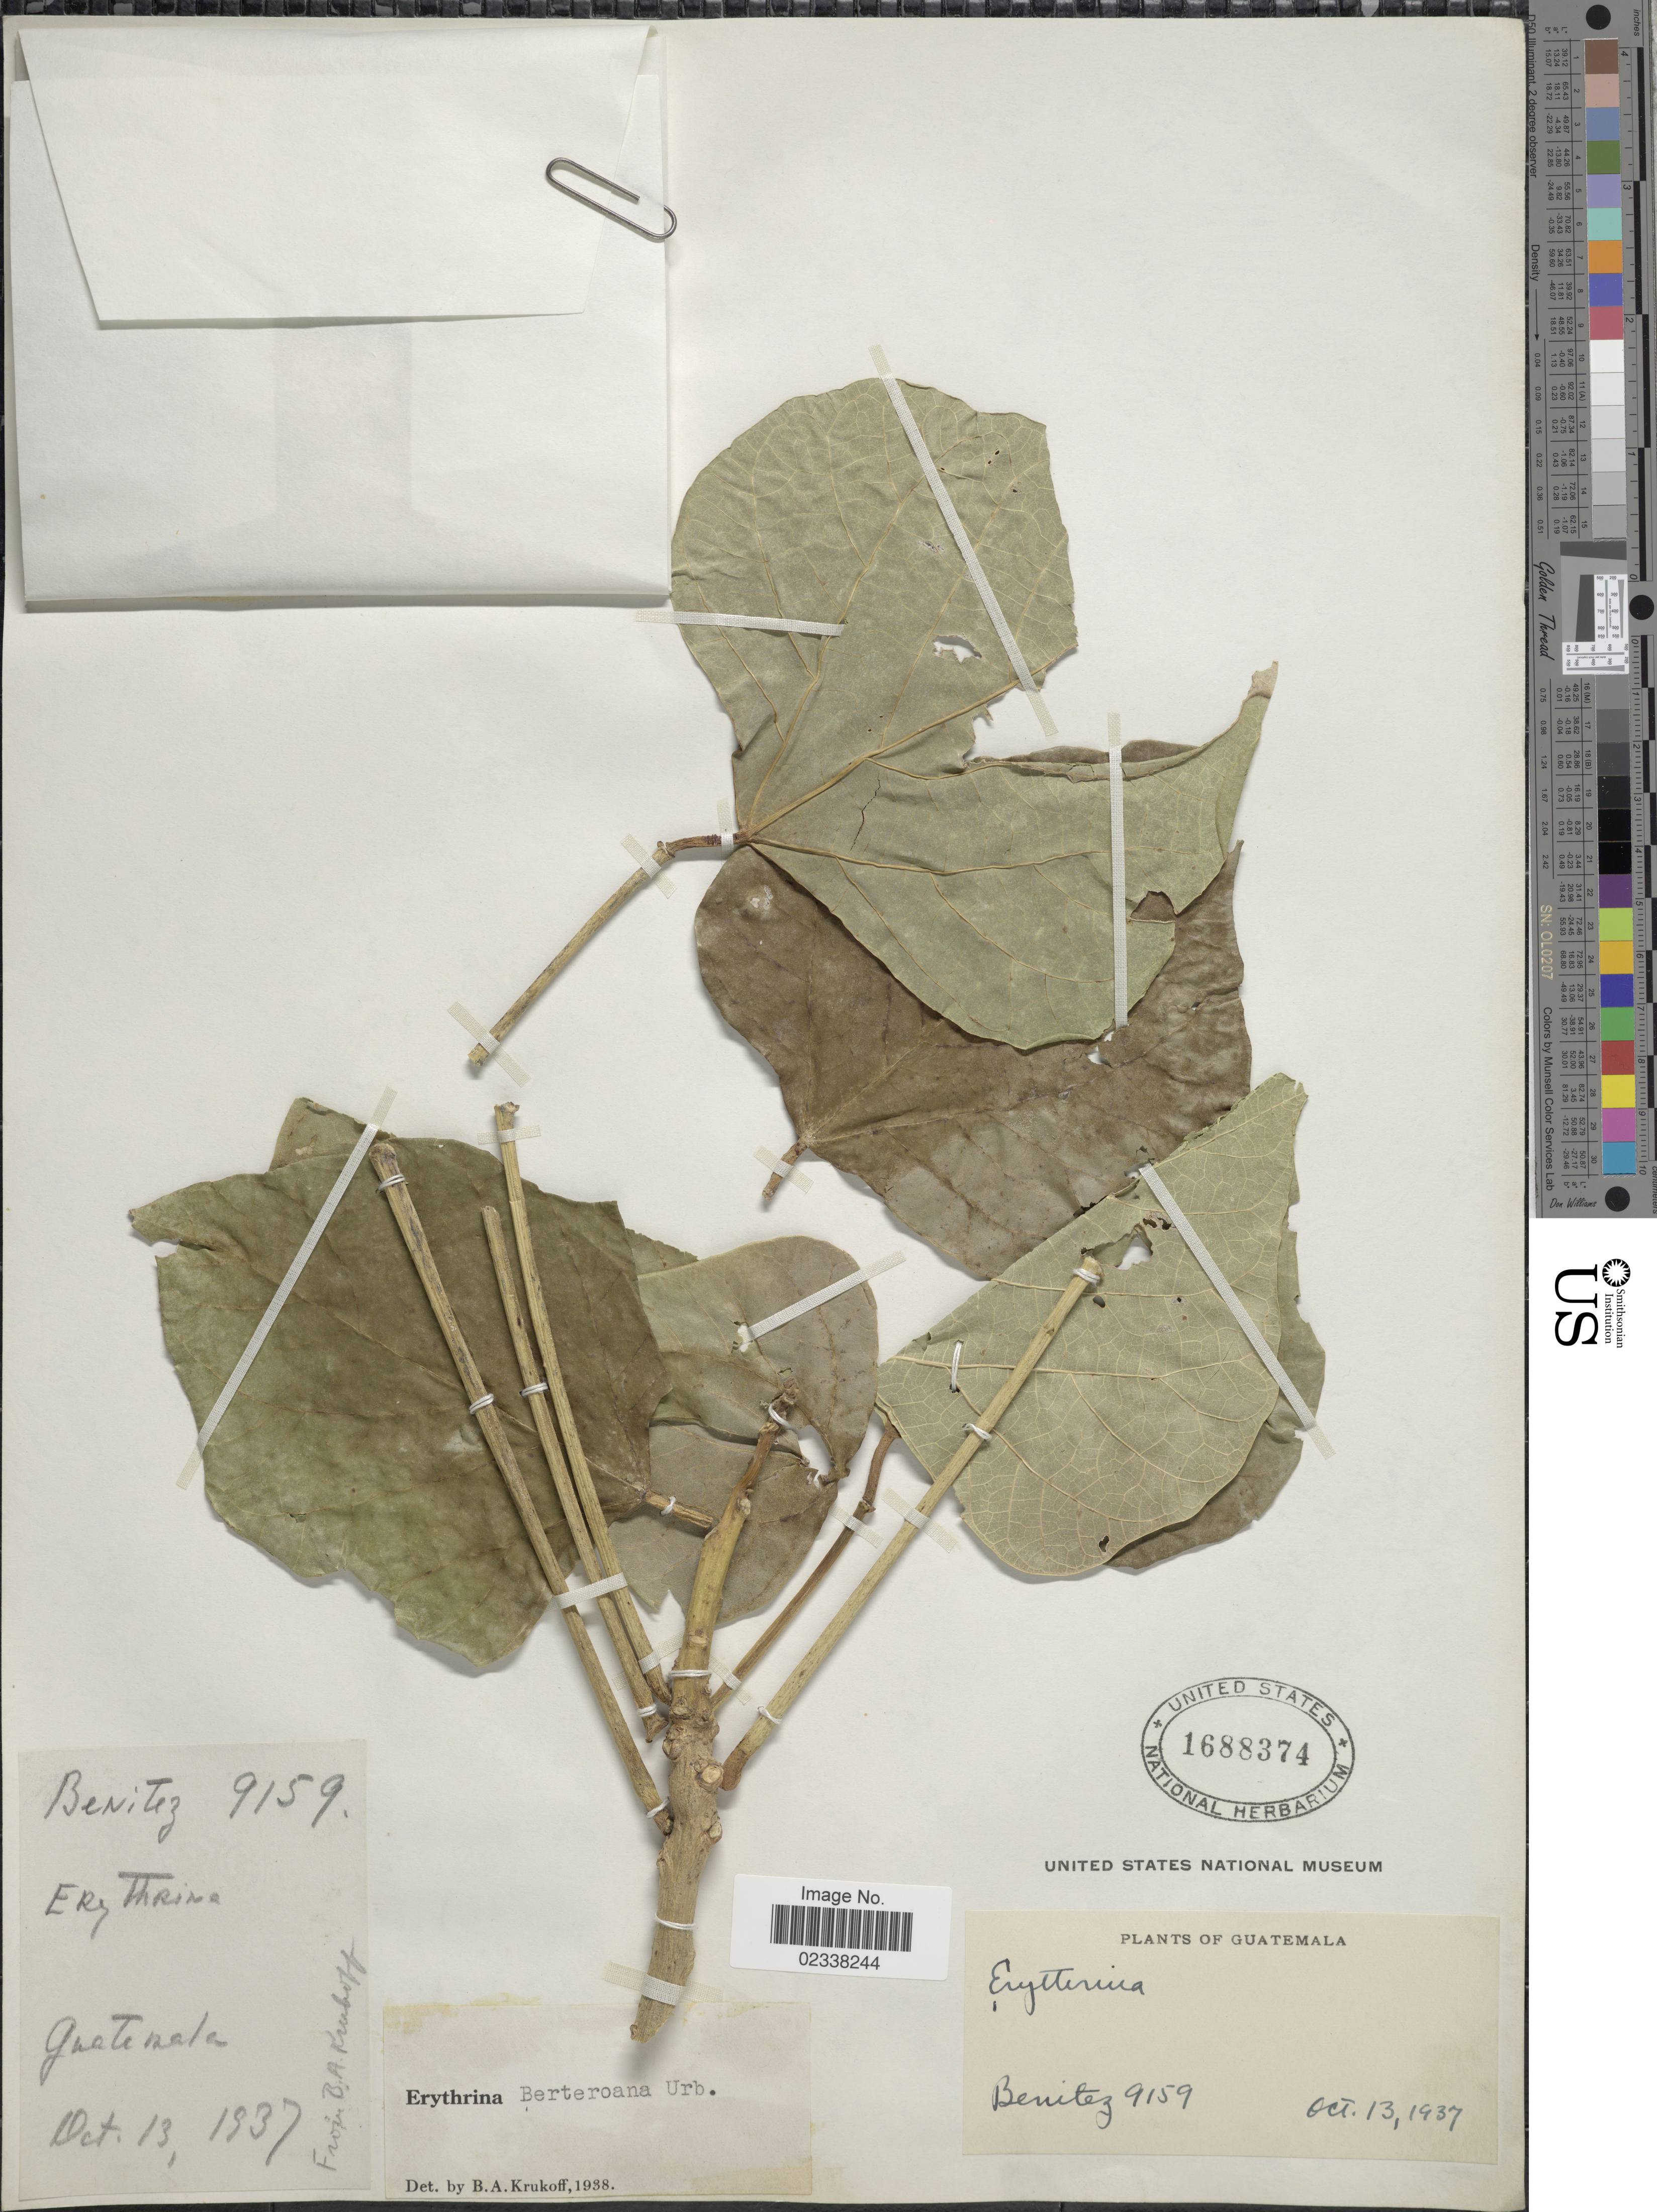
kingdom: Plantae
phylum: Tracheophyta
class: Magnoliopsida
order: Fabales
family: Fabaceae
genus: Erythrina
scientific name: Erythrina berteroana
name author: Urb.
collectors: Benitez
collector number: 9159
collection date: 1937-10-13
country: Guatemala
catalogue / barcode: US 1688374